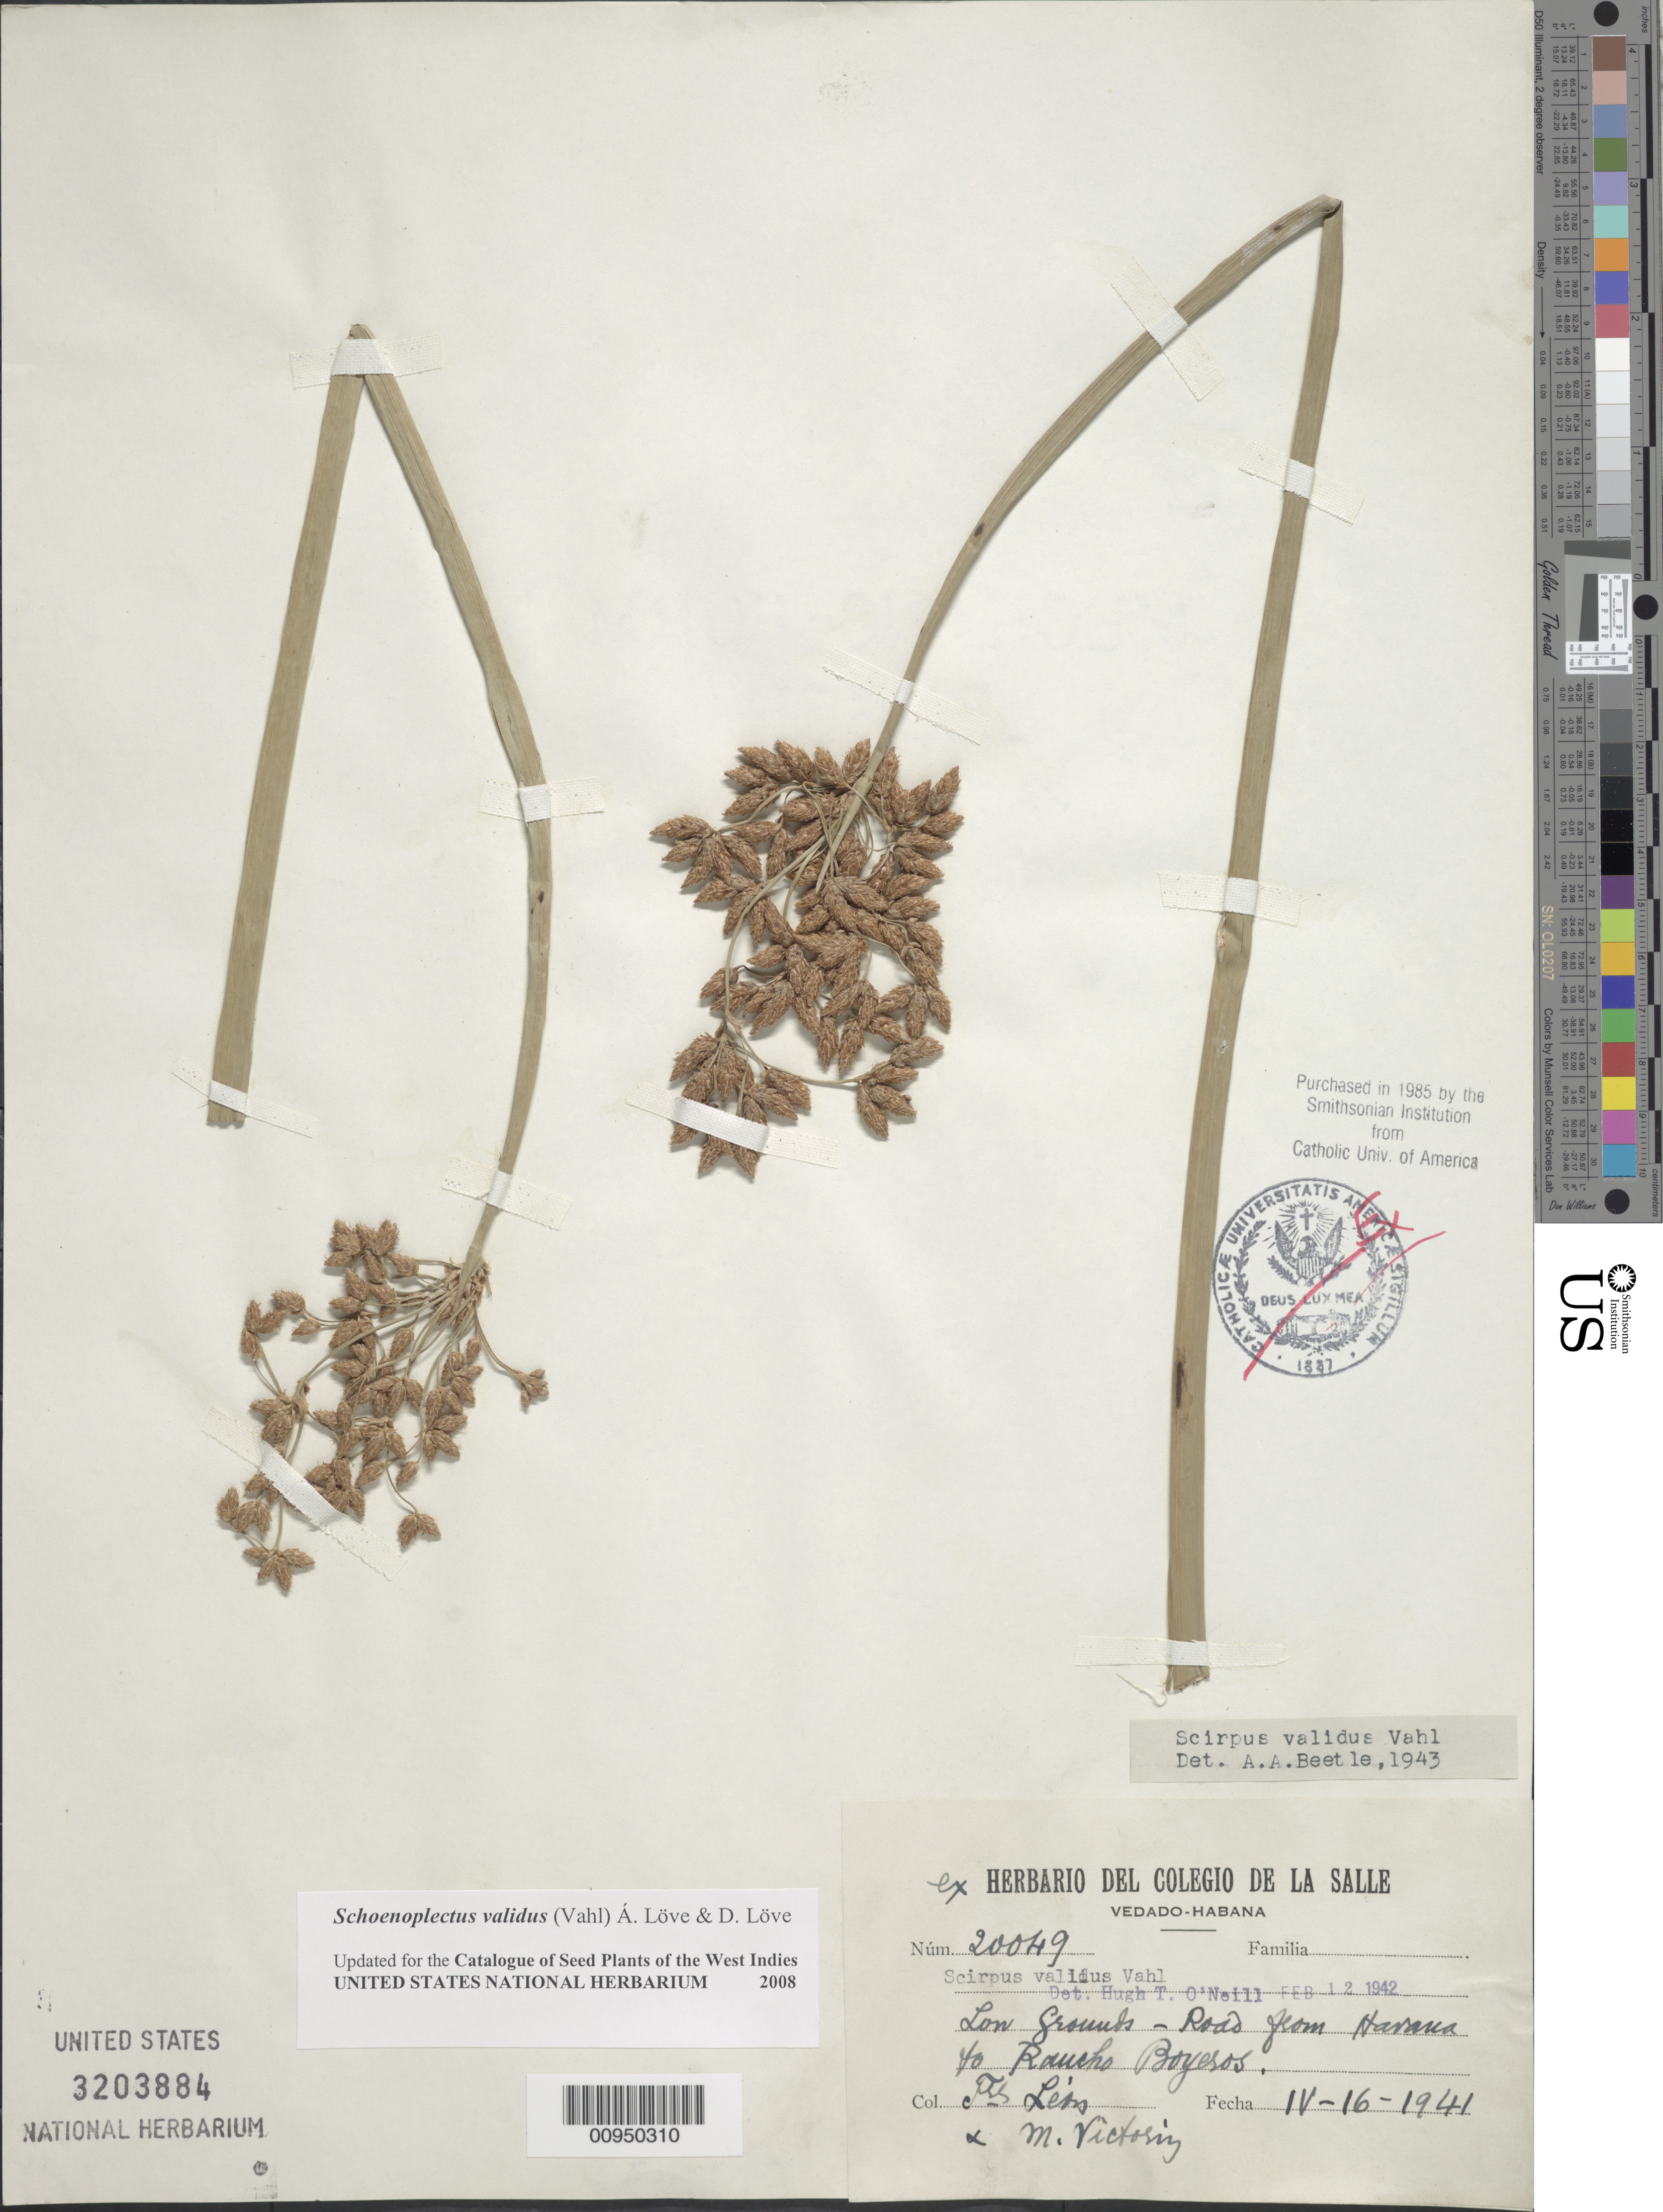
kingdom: Plantae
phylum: Tracheophyta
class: Liliopsida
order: Poales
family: Cyperaceae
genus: Schoenoplectus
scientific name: Schoenoplectus validus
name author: (Vahl) Á. Löve & D. Löve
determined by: Strong, M. T., (US), Smithsonian Institution - National Museum of Natural History (UNITED STATES)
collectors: Bro. León & F. Victorin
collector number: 20049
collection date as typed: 16 Apr 1941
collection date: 1941-04-16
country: Cuba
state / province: La Habana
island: Cuba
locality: Road from Havana to Rancho Boyesos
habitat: Low grounds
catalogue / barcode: US 3203884